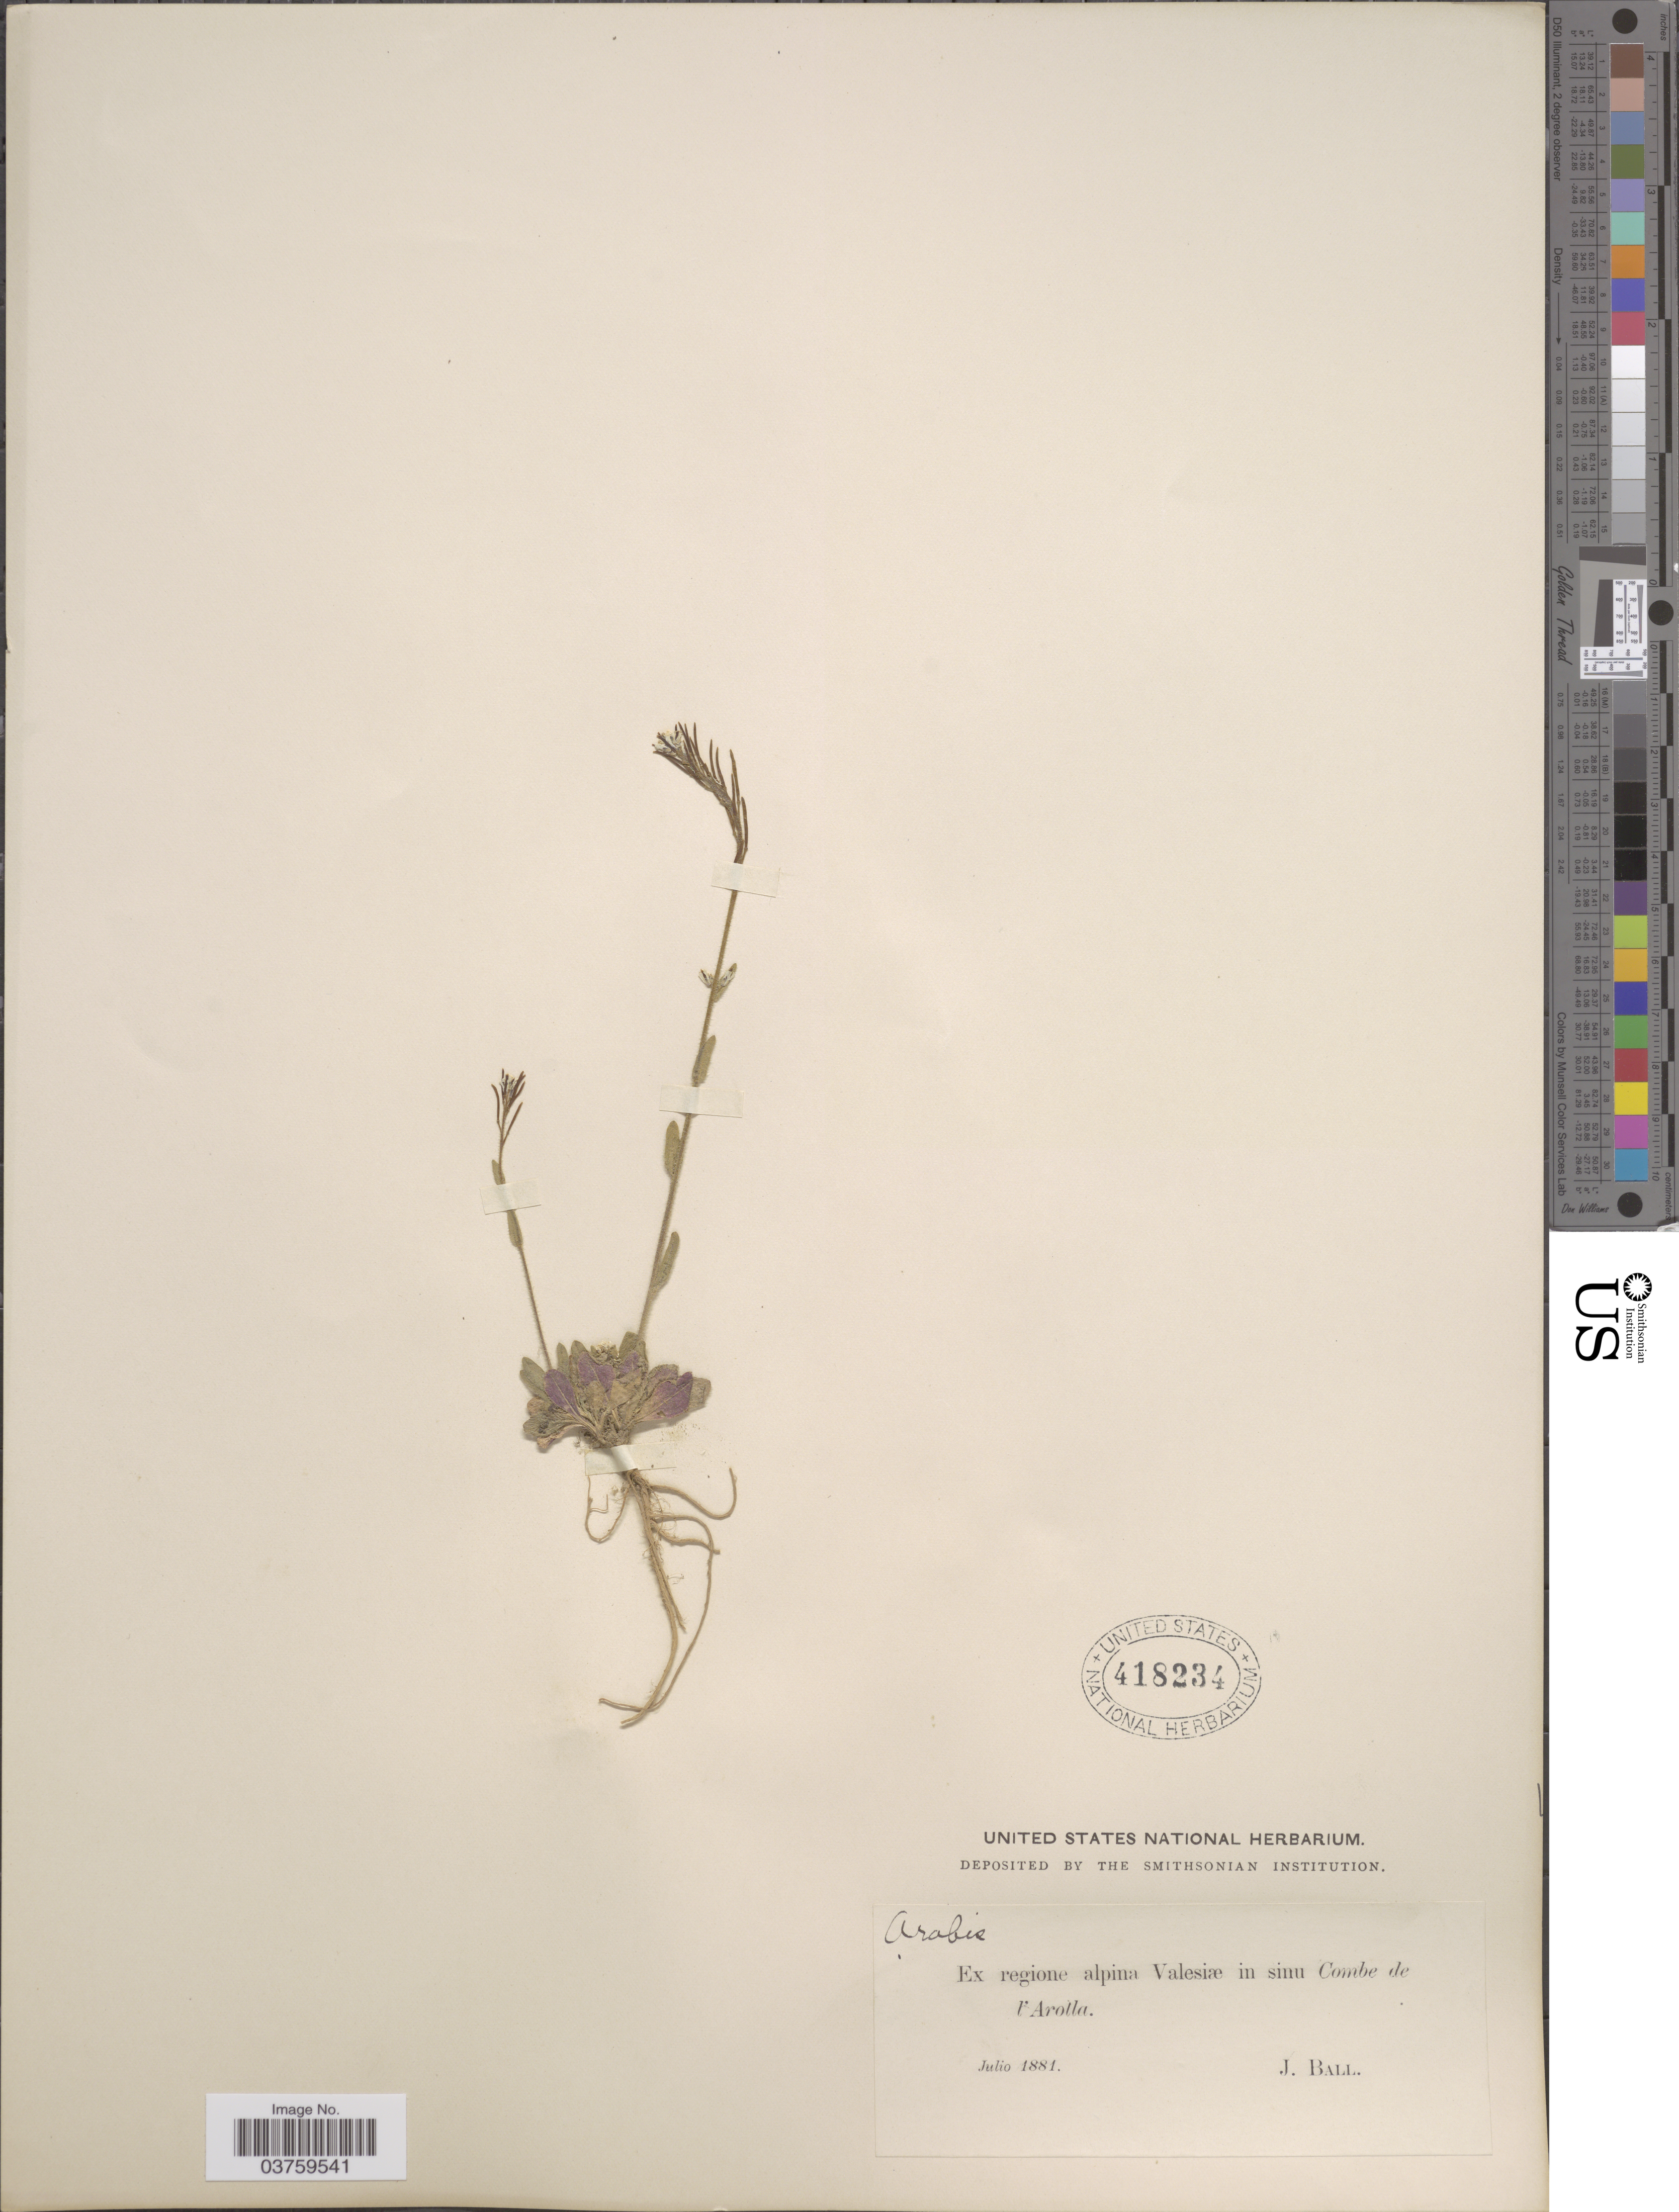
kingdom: Plantae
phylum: Tracheophyta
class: Magnoliopsida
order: Brassicales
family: Brassicaceae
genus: Arabis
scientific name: Arabis sp.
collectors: J. Ball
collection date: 1881-07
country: Switzerland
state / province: Valais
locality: Ex regione alpina Valesiæ in sinu Combe de I'Arolla.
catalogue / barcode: US 418234